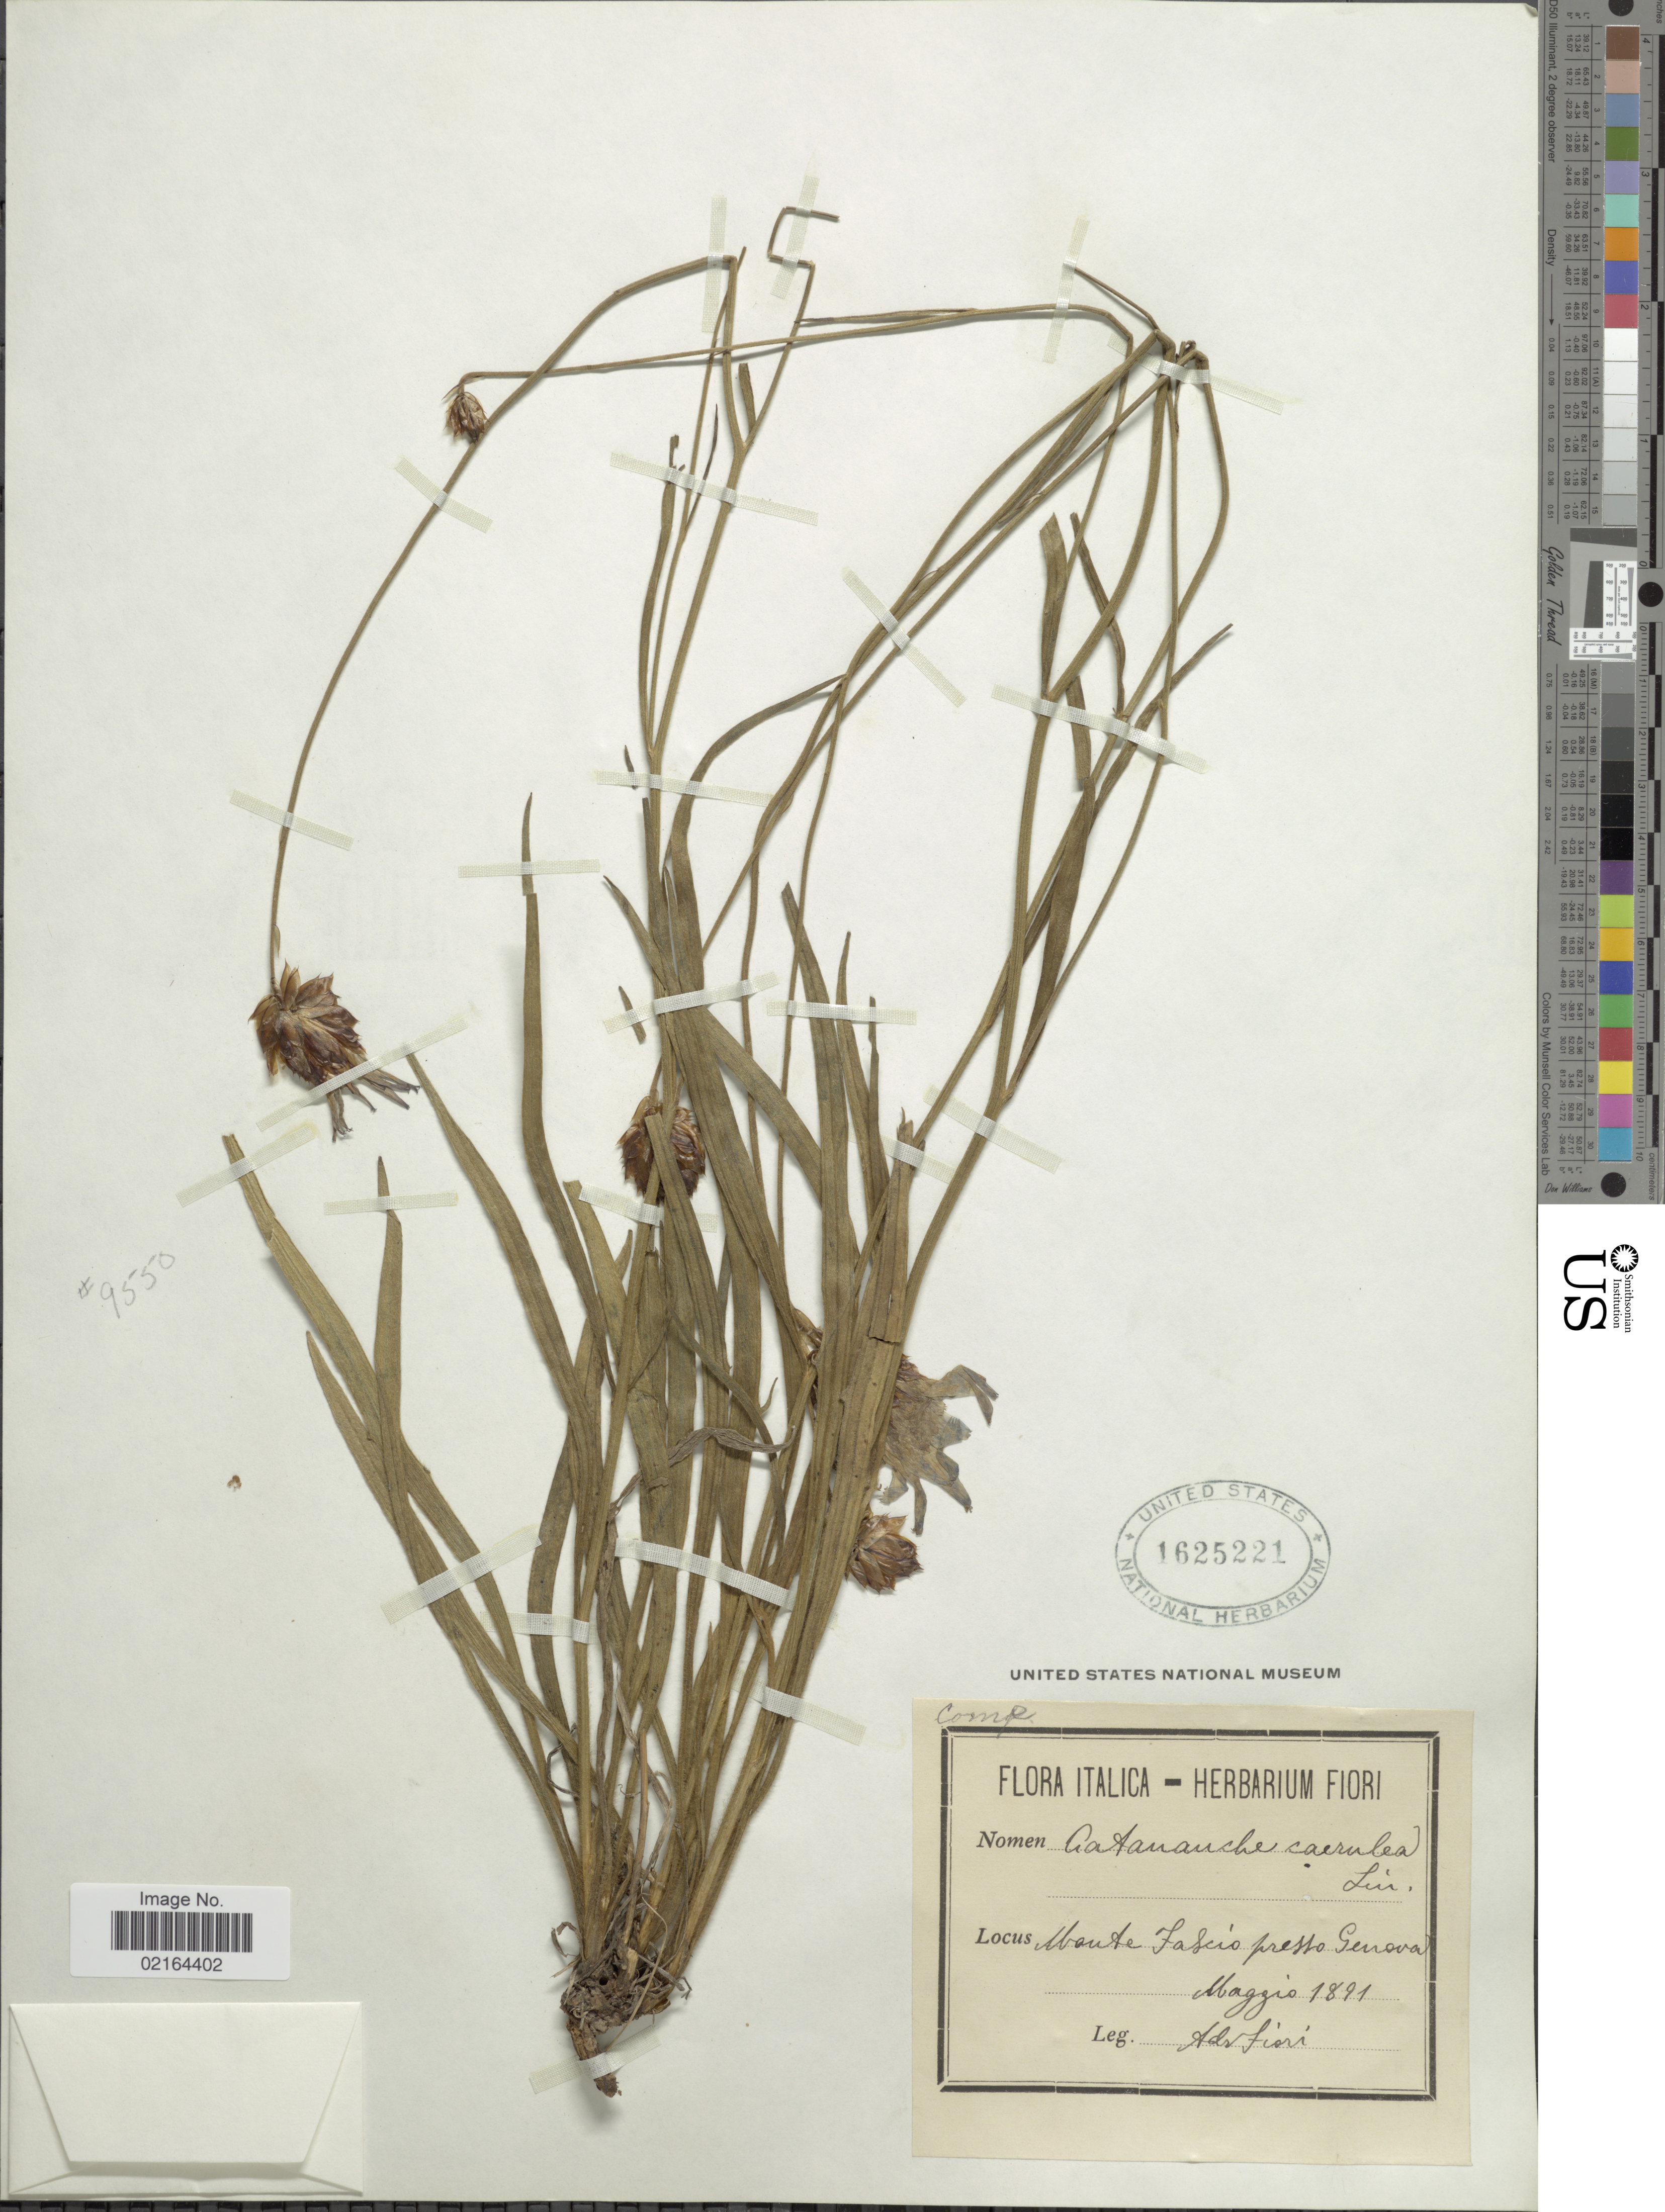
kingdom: Plantae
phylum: Tracheophyta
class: Magnoliopsida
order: Asterales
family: Asteraceae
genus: Catananche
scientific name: Catananche caerulea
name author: L.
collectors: A. Fiori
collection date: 1891-05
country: Italy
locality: Italica, Monte Fascio presso Genova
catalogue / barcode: US 1625221